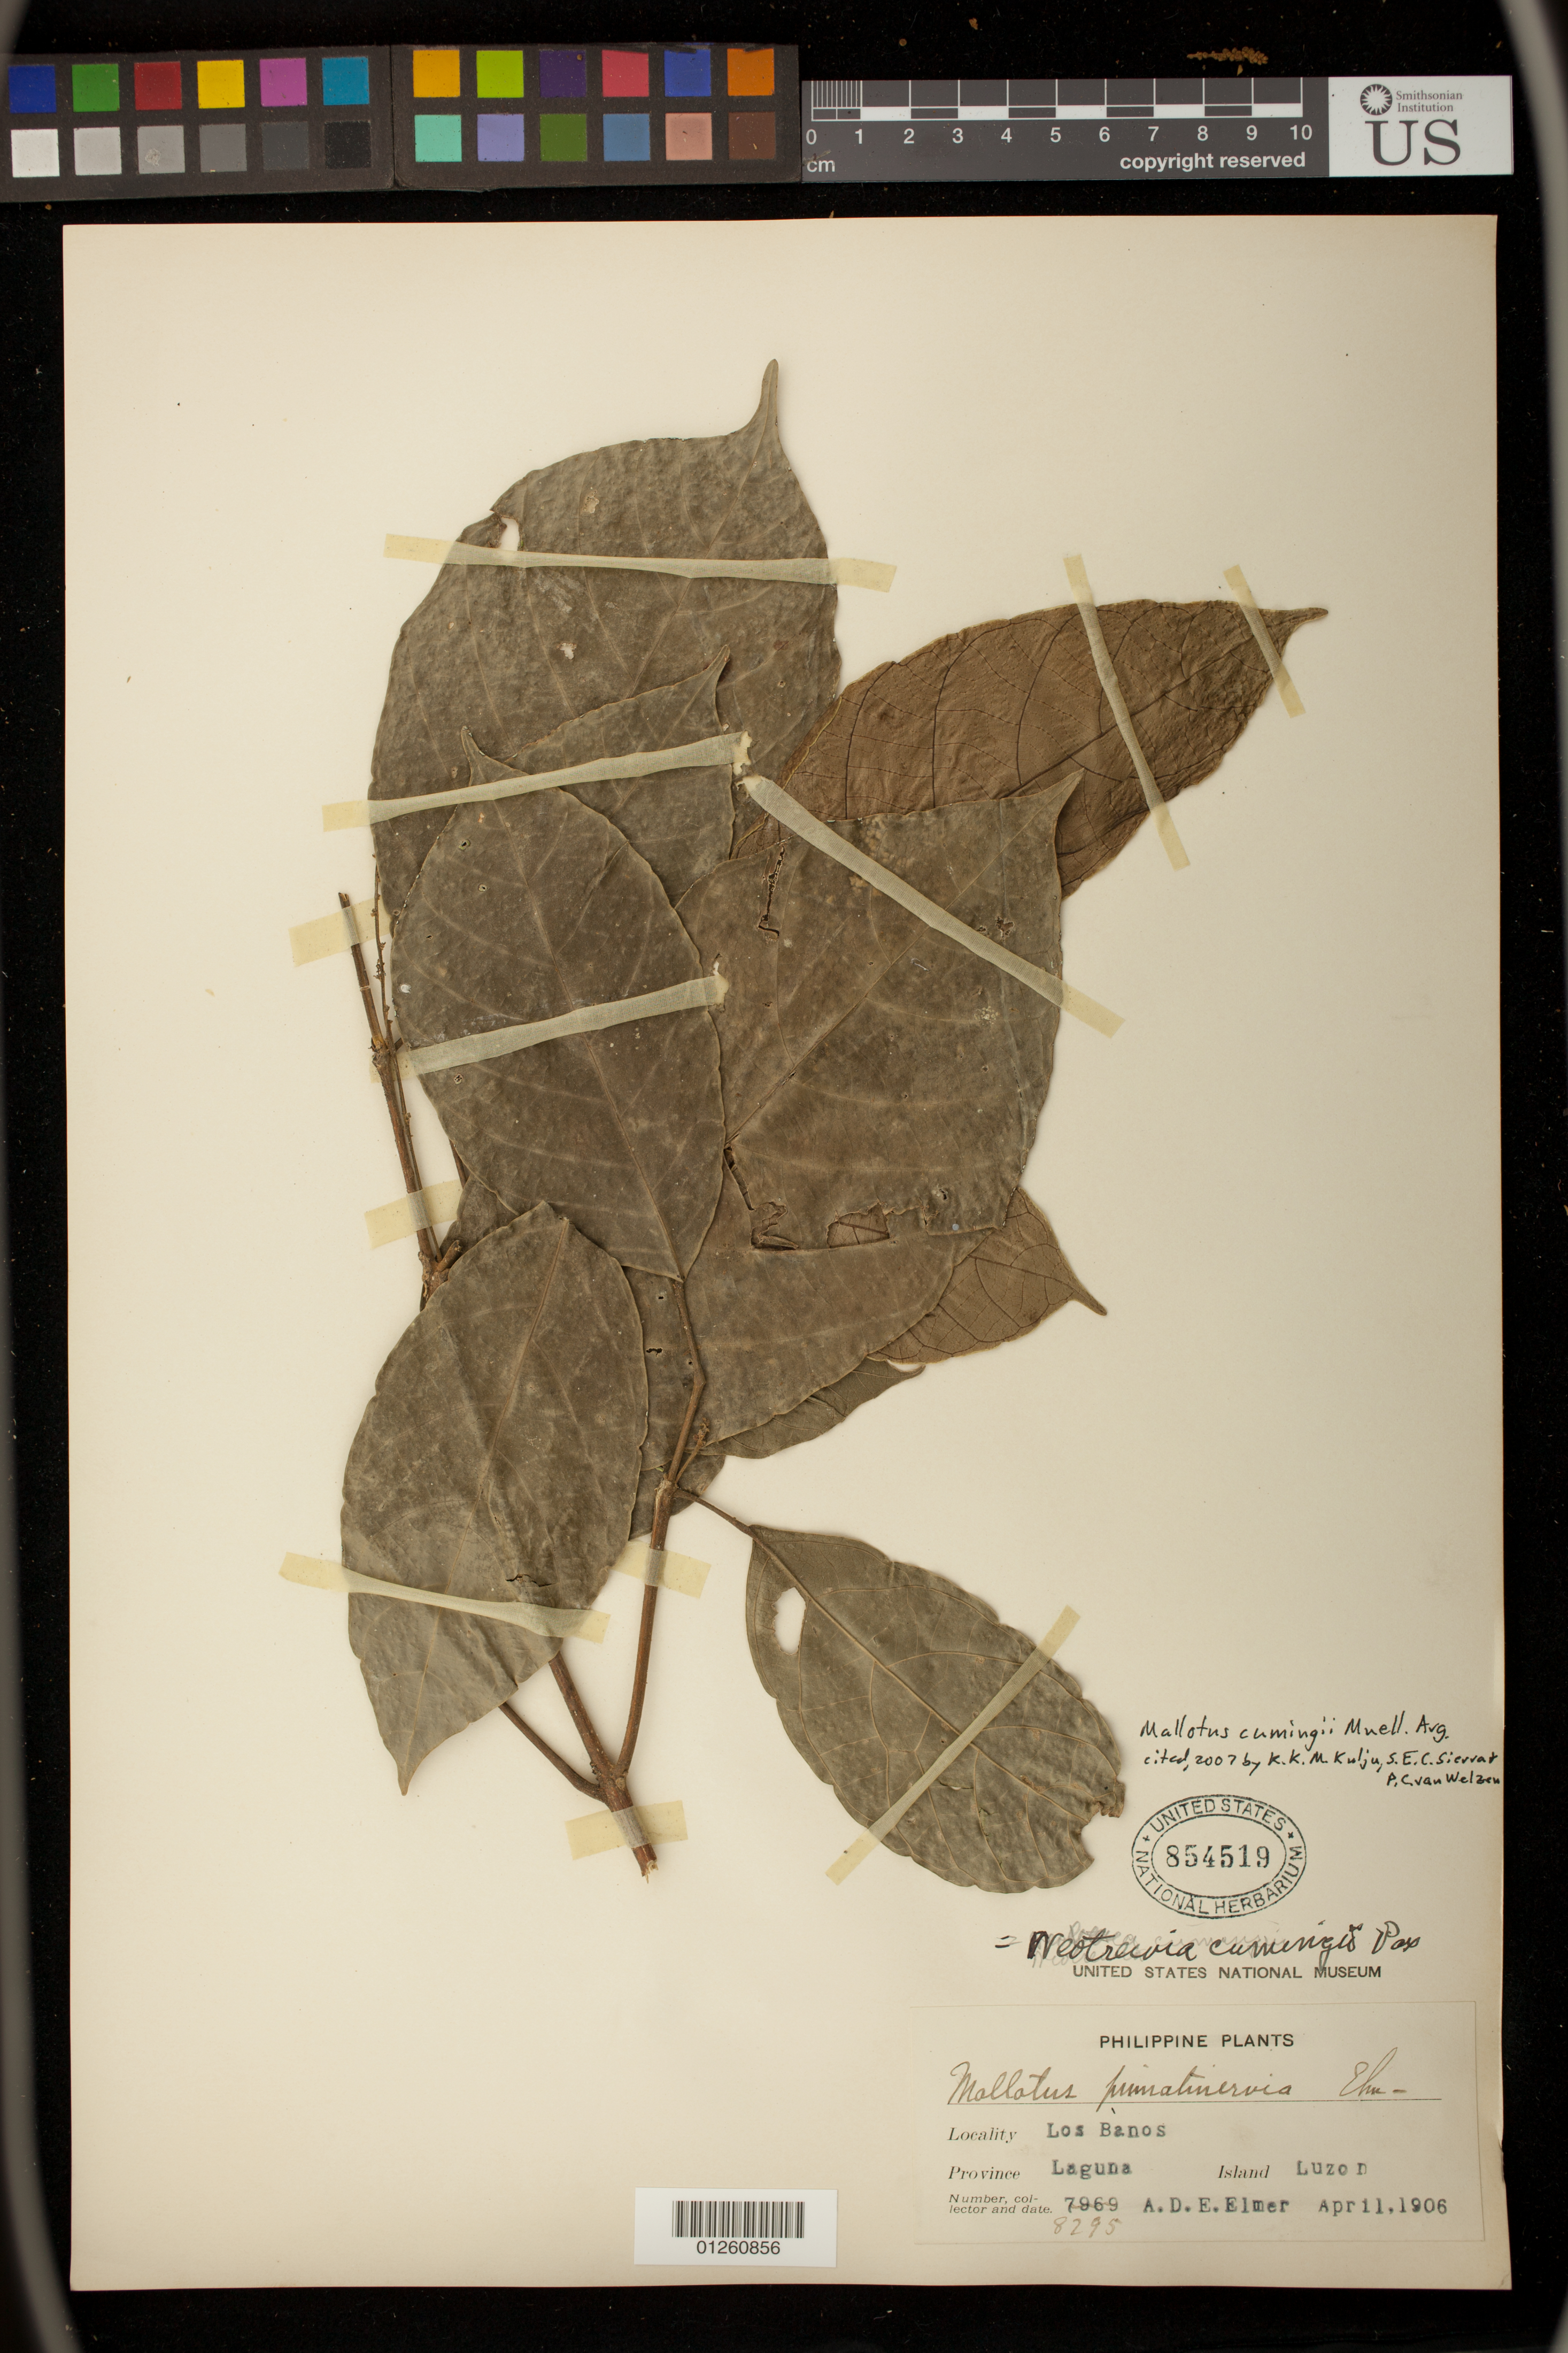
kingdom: Plantae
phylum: Tracheophyta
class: Magnoliopsida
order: Malpighiales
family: Euphorbiaceae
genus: Mallotus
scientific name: Mallotus cumingii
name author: Müll. Arg.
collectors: A. D. E. Elmer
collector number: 8295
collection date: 1906-04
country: Philippines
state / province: Calabarzon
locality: Los Banos, Laguna, Luzon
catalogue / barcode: US 854519